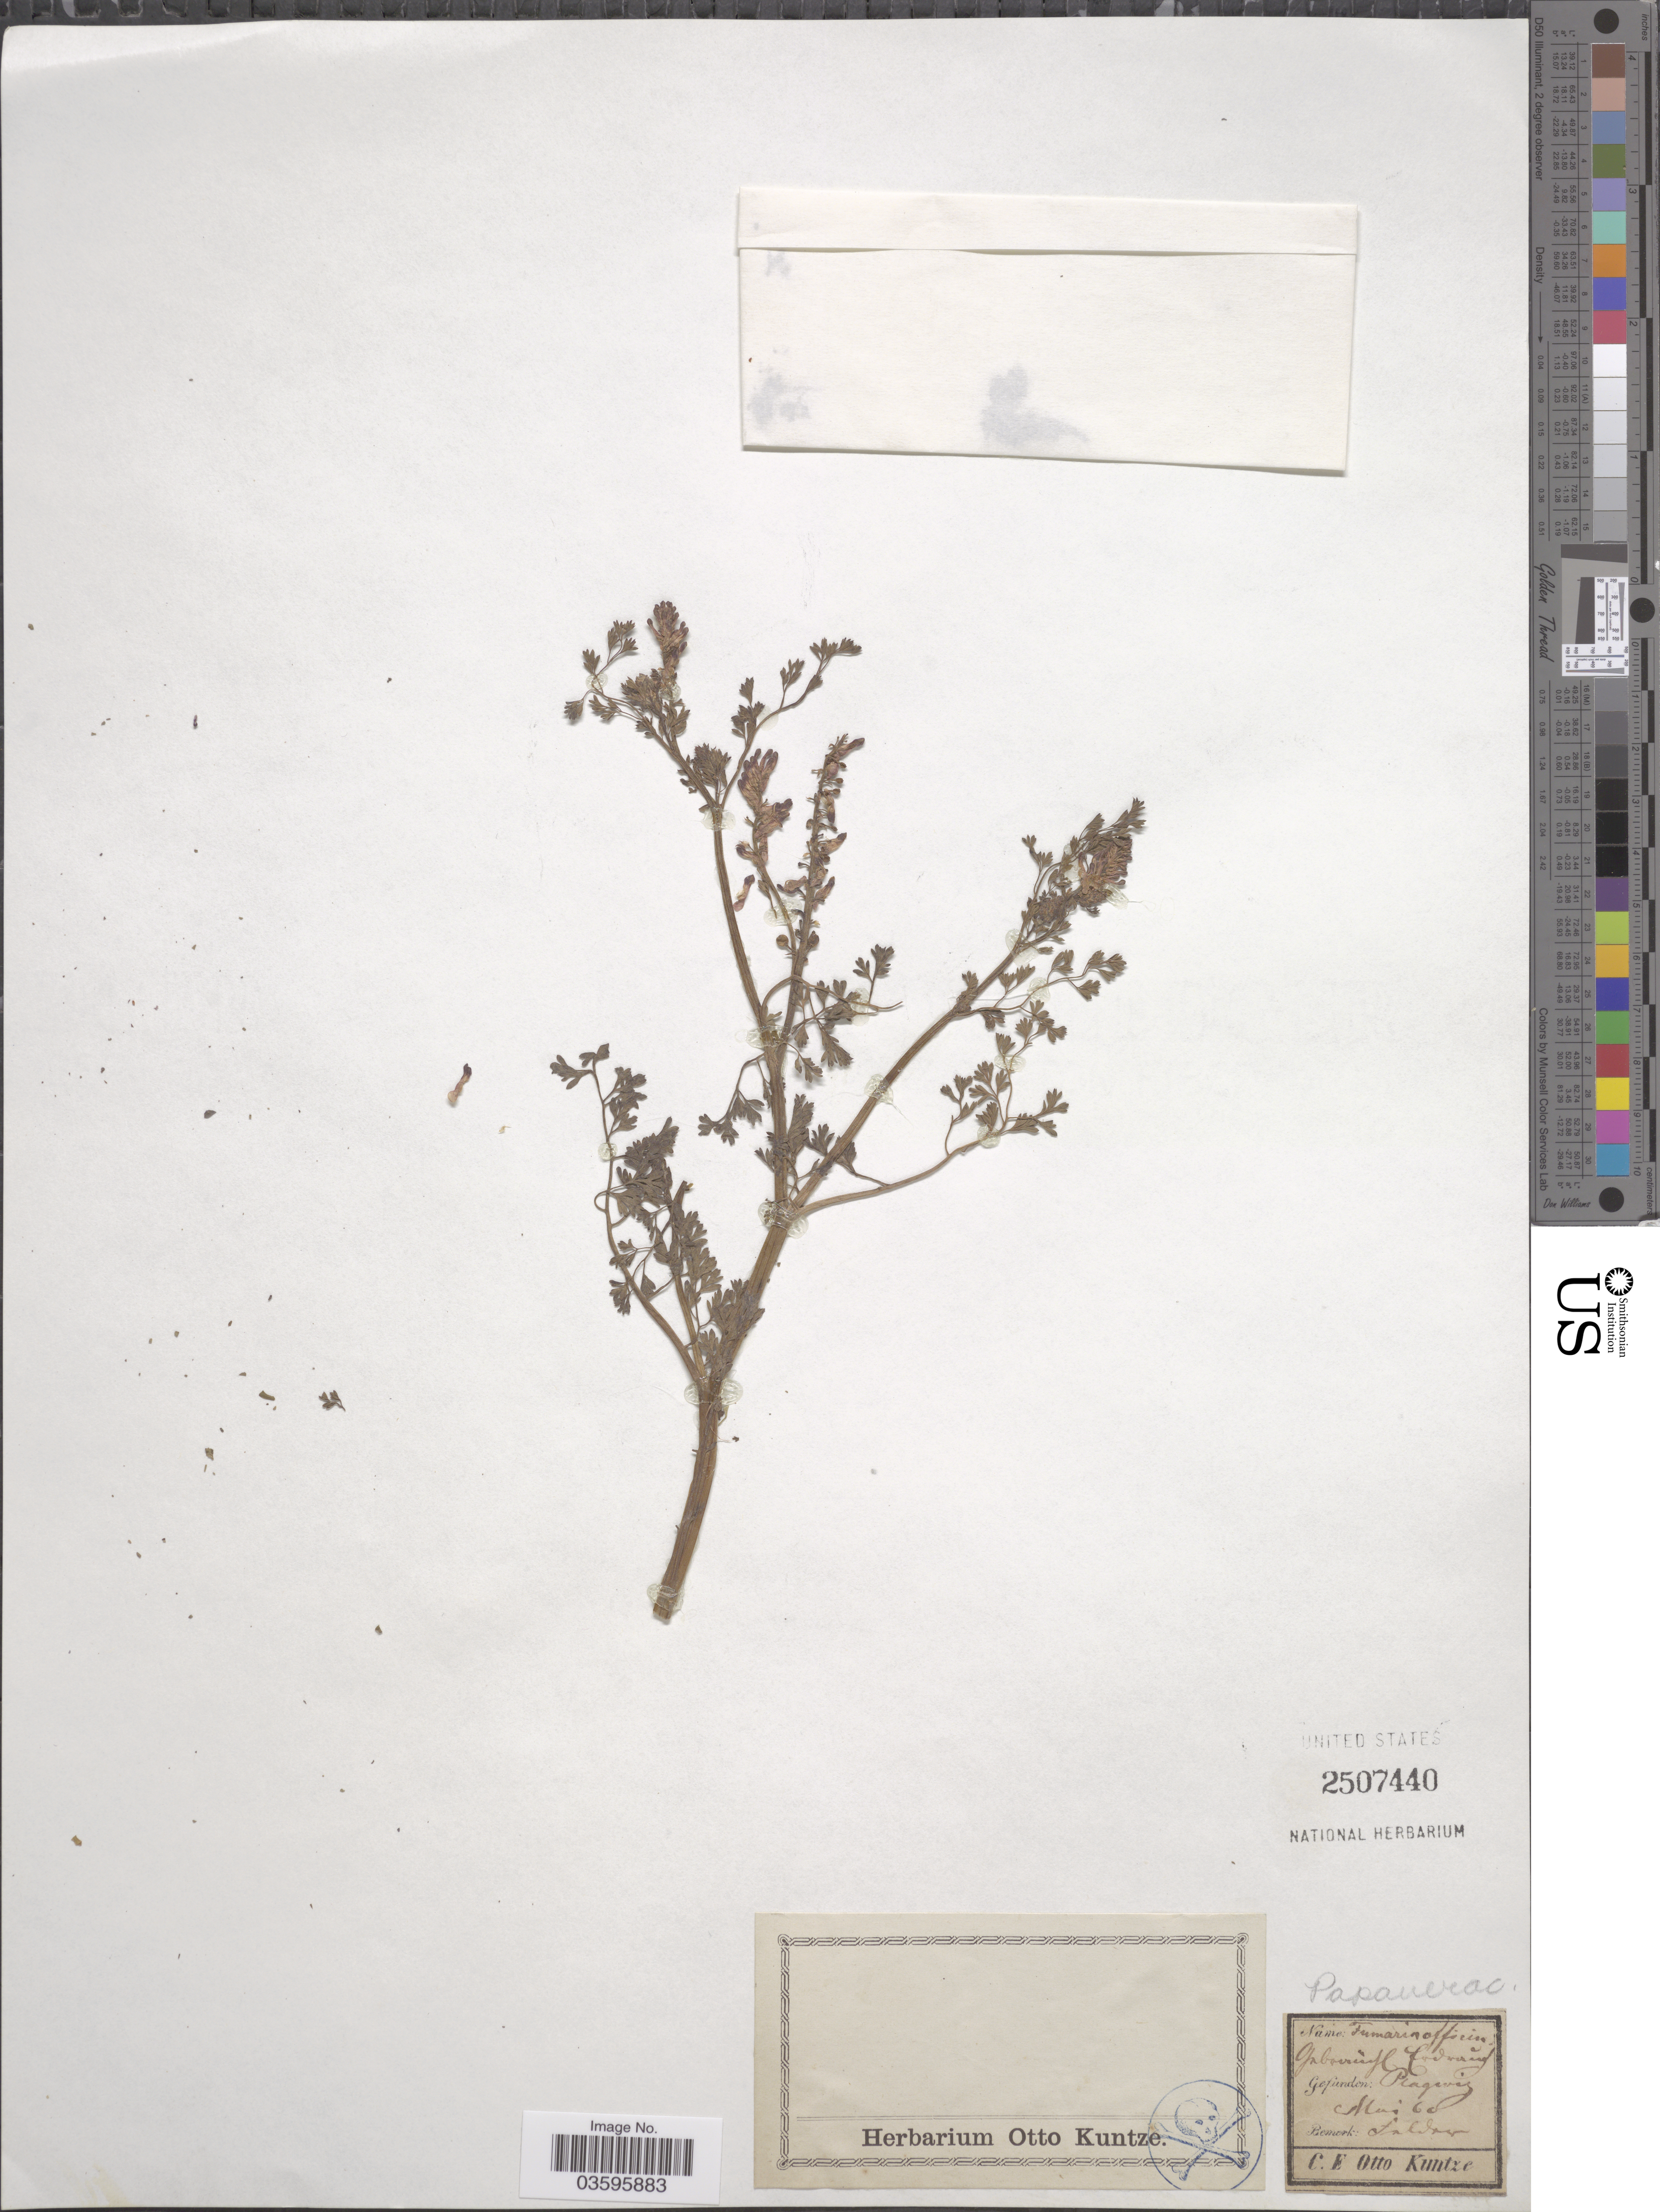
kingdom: Plantae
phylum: Tracheophyta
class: Magnoliopsida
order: Ranunculales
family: Papaveraceae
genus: Fumaria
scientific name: Fumaria officinalis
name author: L.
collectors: C.E.O. Kuntze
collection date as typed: Transcribed d/m/y: /5/60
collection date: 1860-05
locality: Gabovuif [interpreted] Todarauf [interpreted]. [unsure placement] Plaqiviz [interpreted].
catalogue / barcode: US 2507440